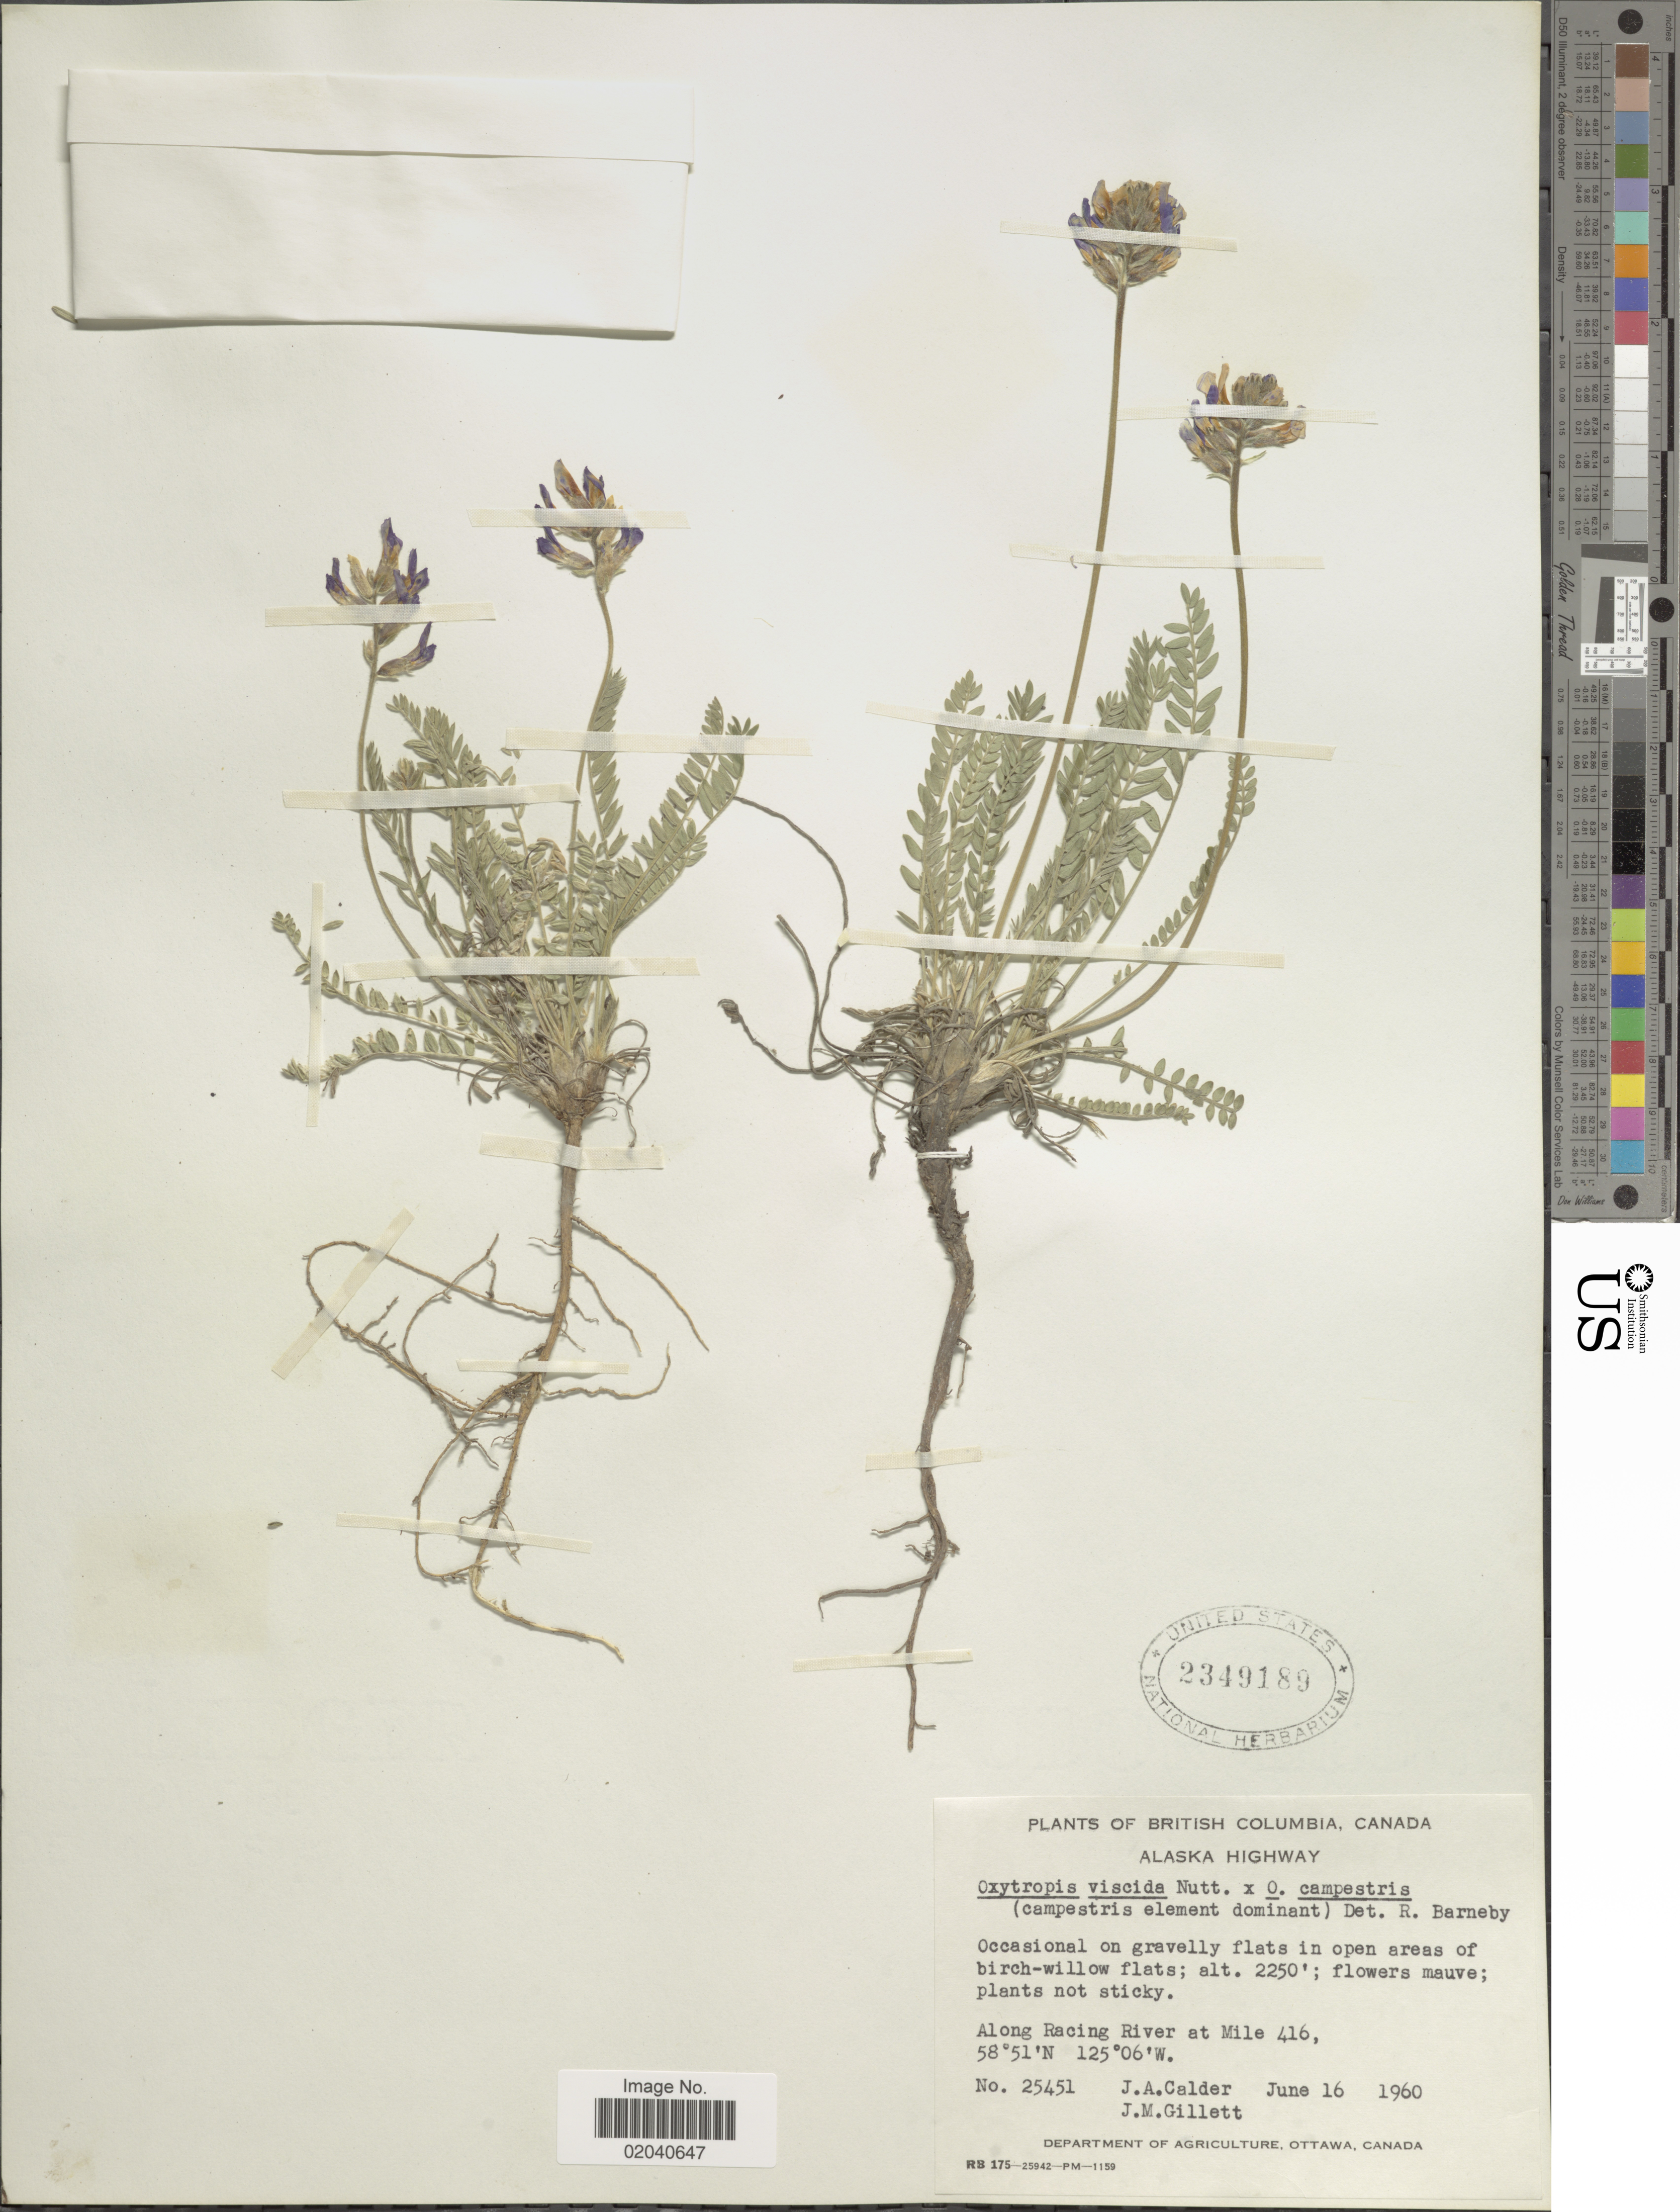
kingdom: Plantae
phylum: Tracheophyta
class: Magnoliopsida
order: Fabales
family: Fabaceae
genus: Oxytropis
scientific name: Oxytropis viscida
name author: Nutt.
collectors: J. A. Calder & J. M. Gillett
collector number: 25451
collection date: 1960-06-16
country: Canada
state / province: British Columbia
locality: Alasha Highway, Along Racing River at Mile 416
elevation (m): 686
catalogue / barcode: US 2349189